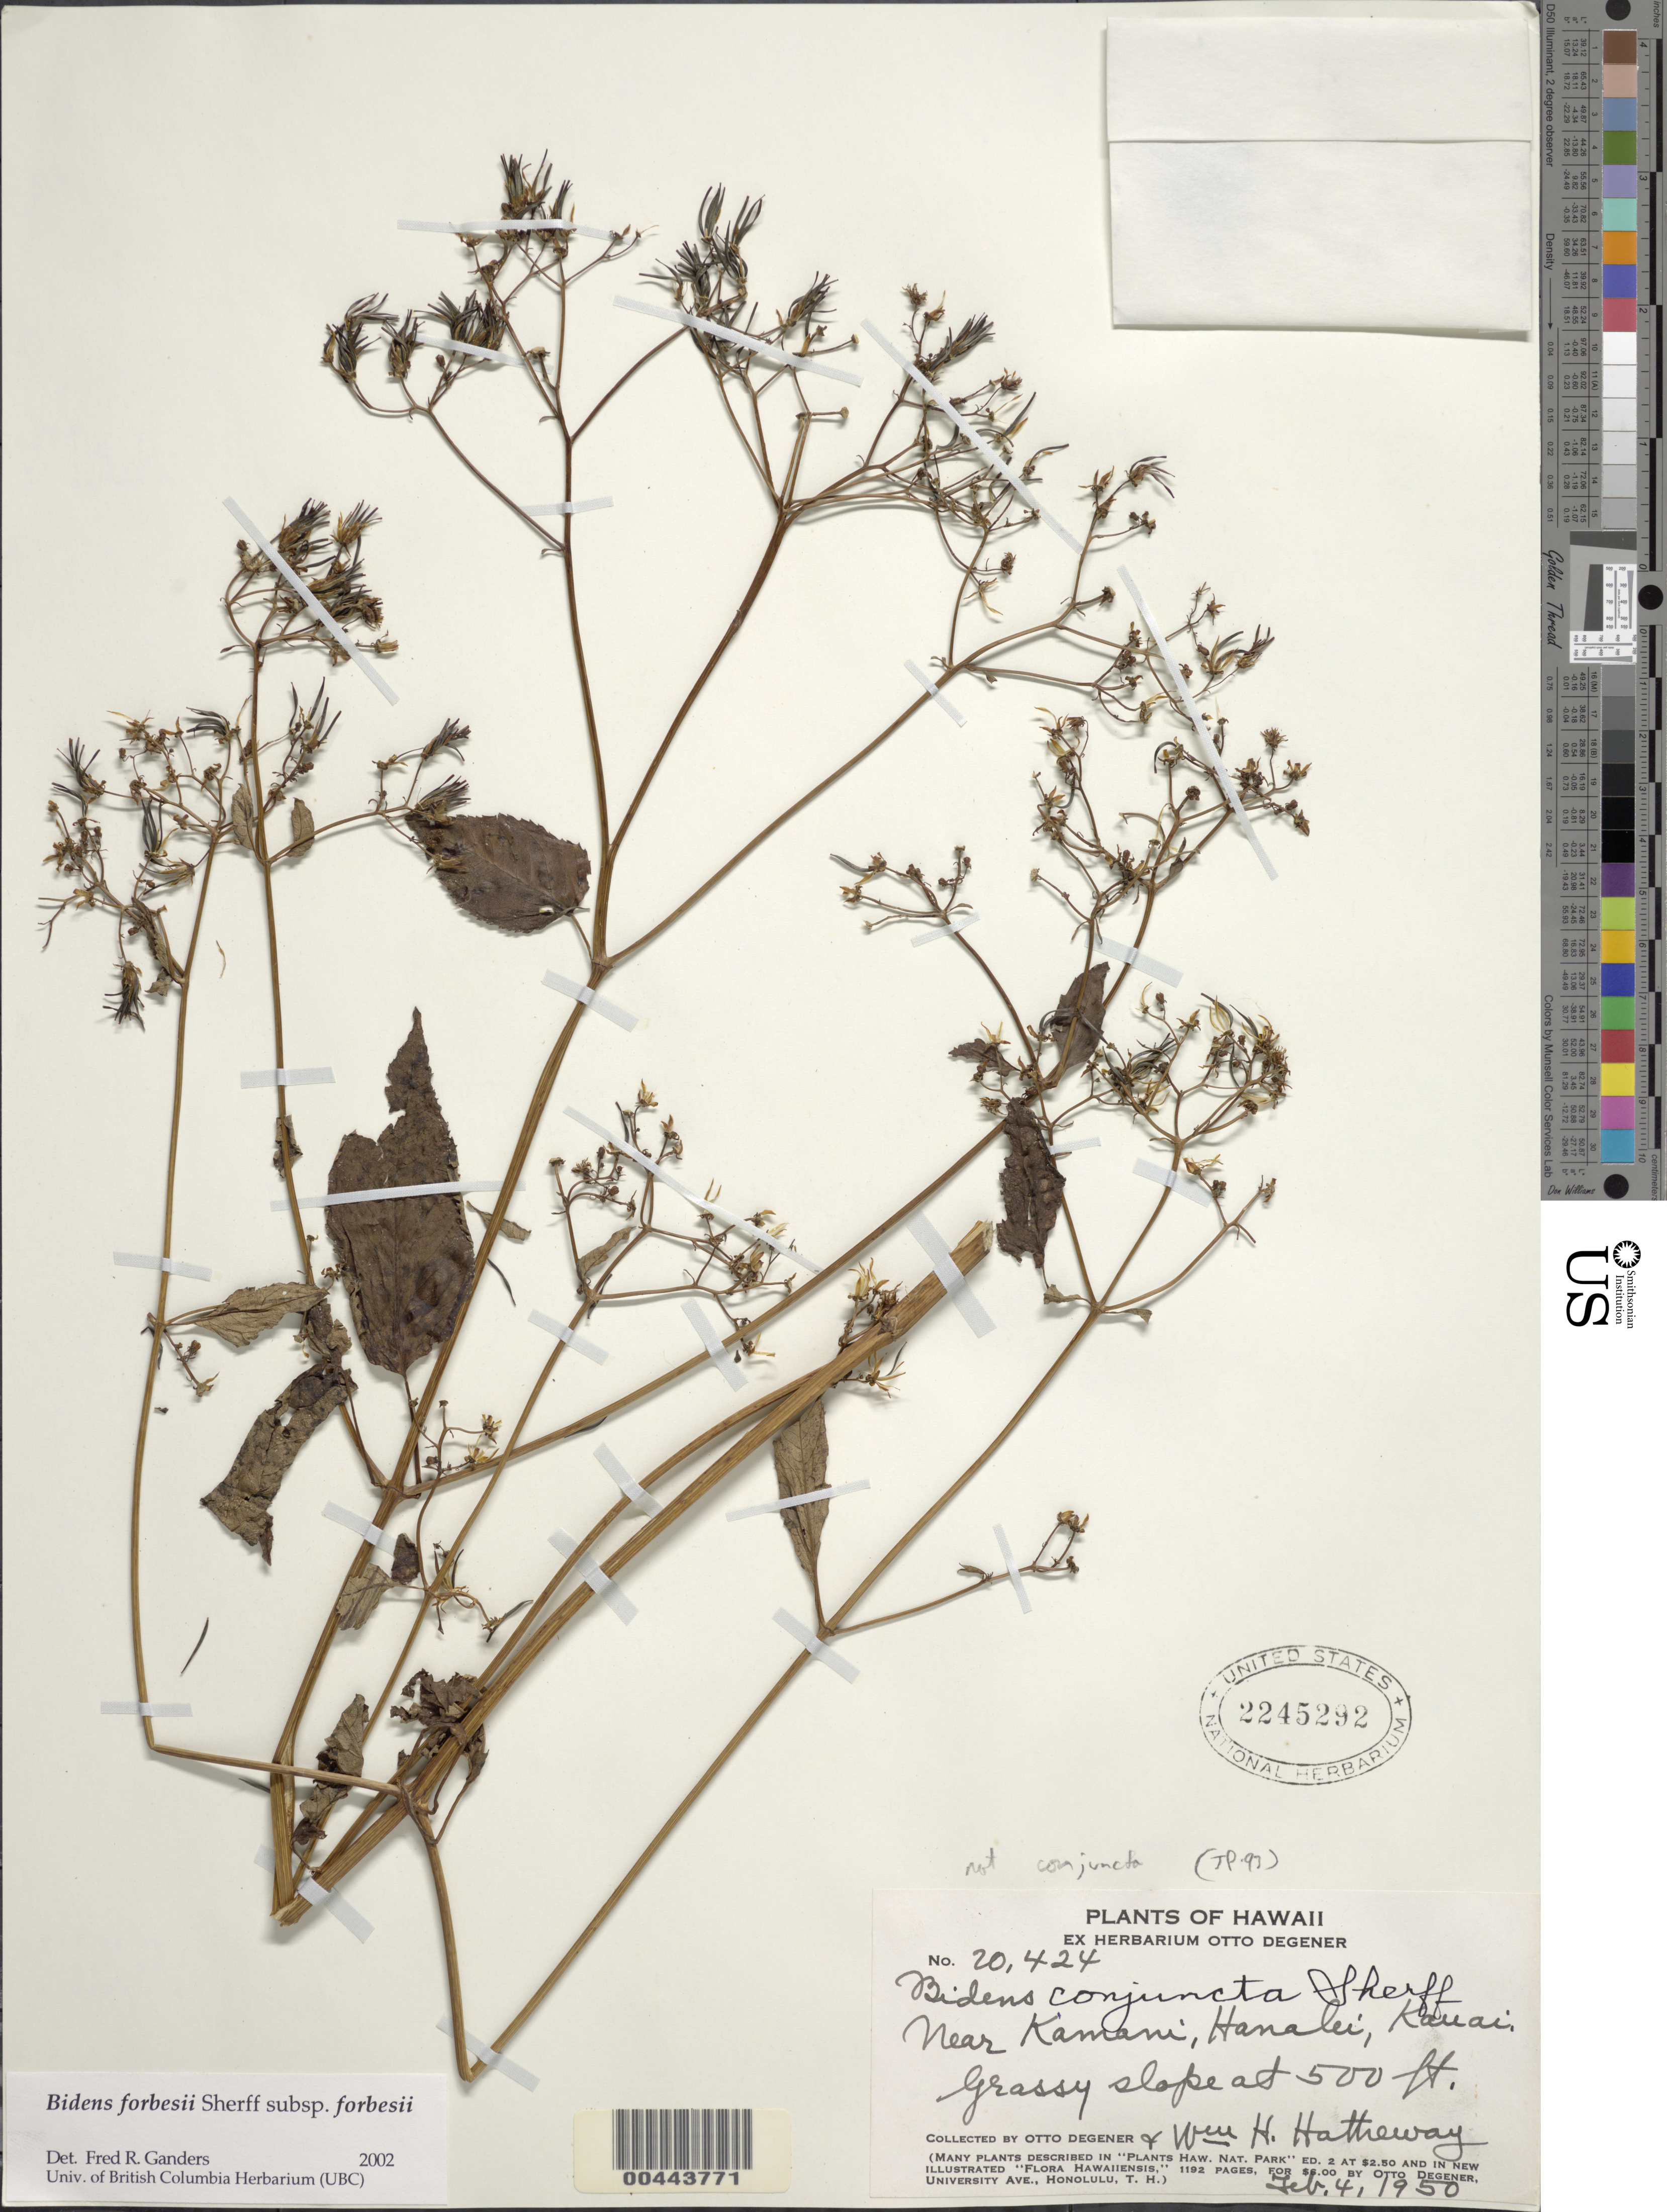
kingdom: Plantae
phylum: Tracheophyta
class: Magnoliopsida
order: Asterales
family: Asteraceae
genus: Bidens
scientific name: Bidens forbesii subsp. forbesii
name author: Sherff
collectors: O. Degener & W. H. Hatheway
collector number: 20424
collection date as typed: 4 Feb 1950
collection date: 1950-02-04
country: United States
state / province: Hawaii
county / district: Kauai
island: Kaua'i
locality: Near Kamani, Hanalei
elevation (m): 152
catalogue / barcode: US 2245292